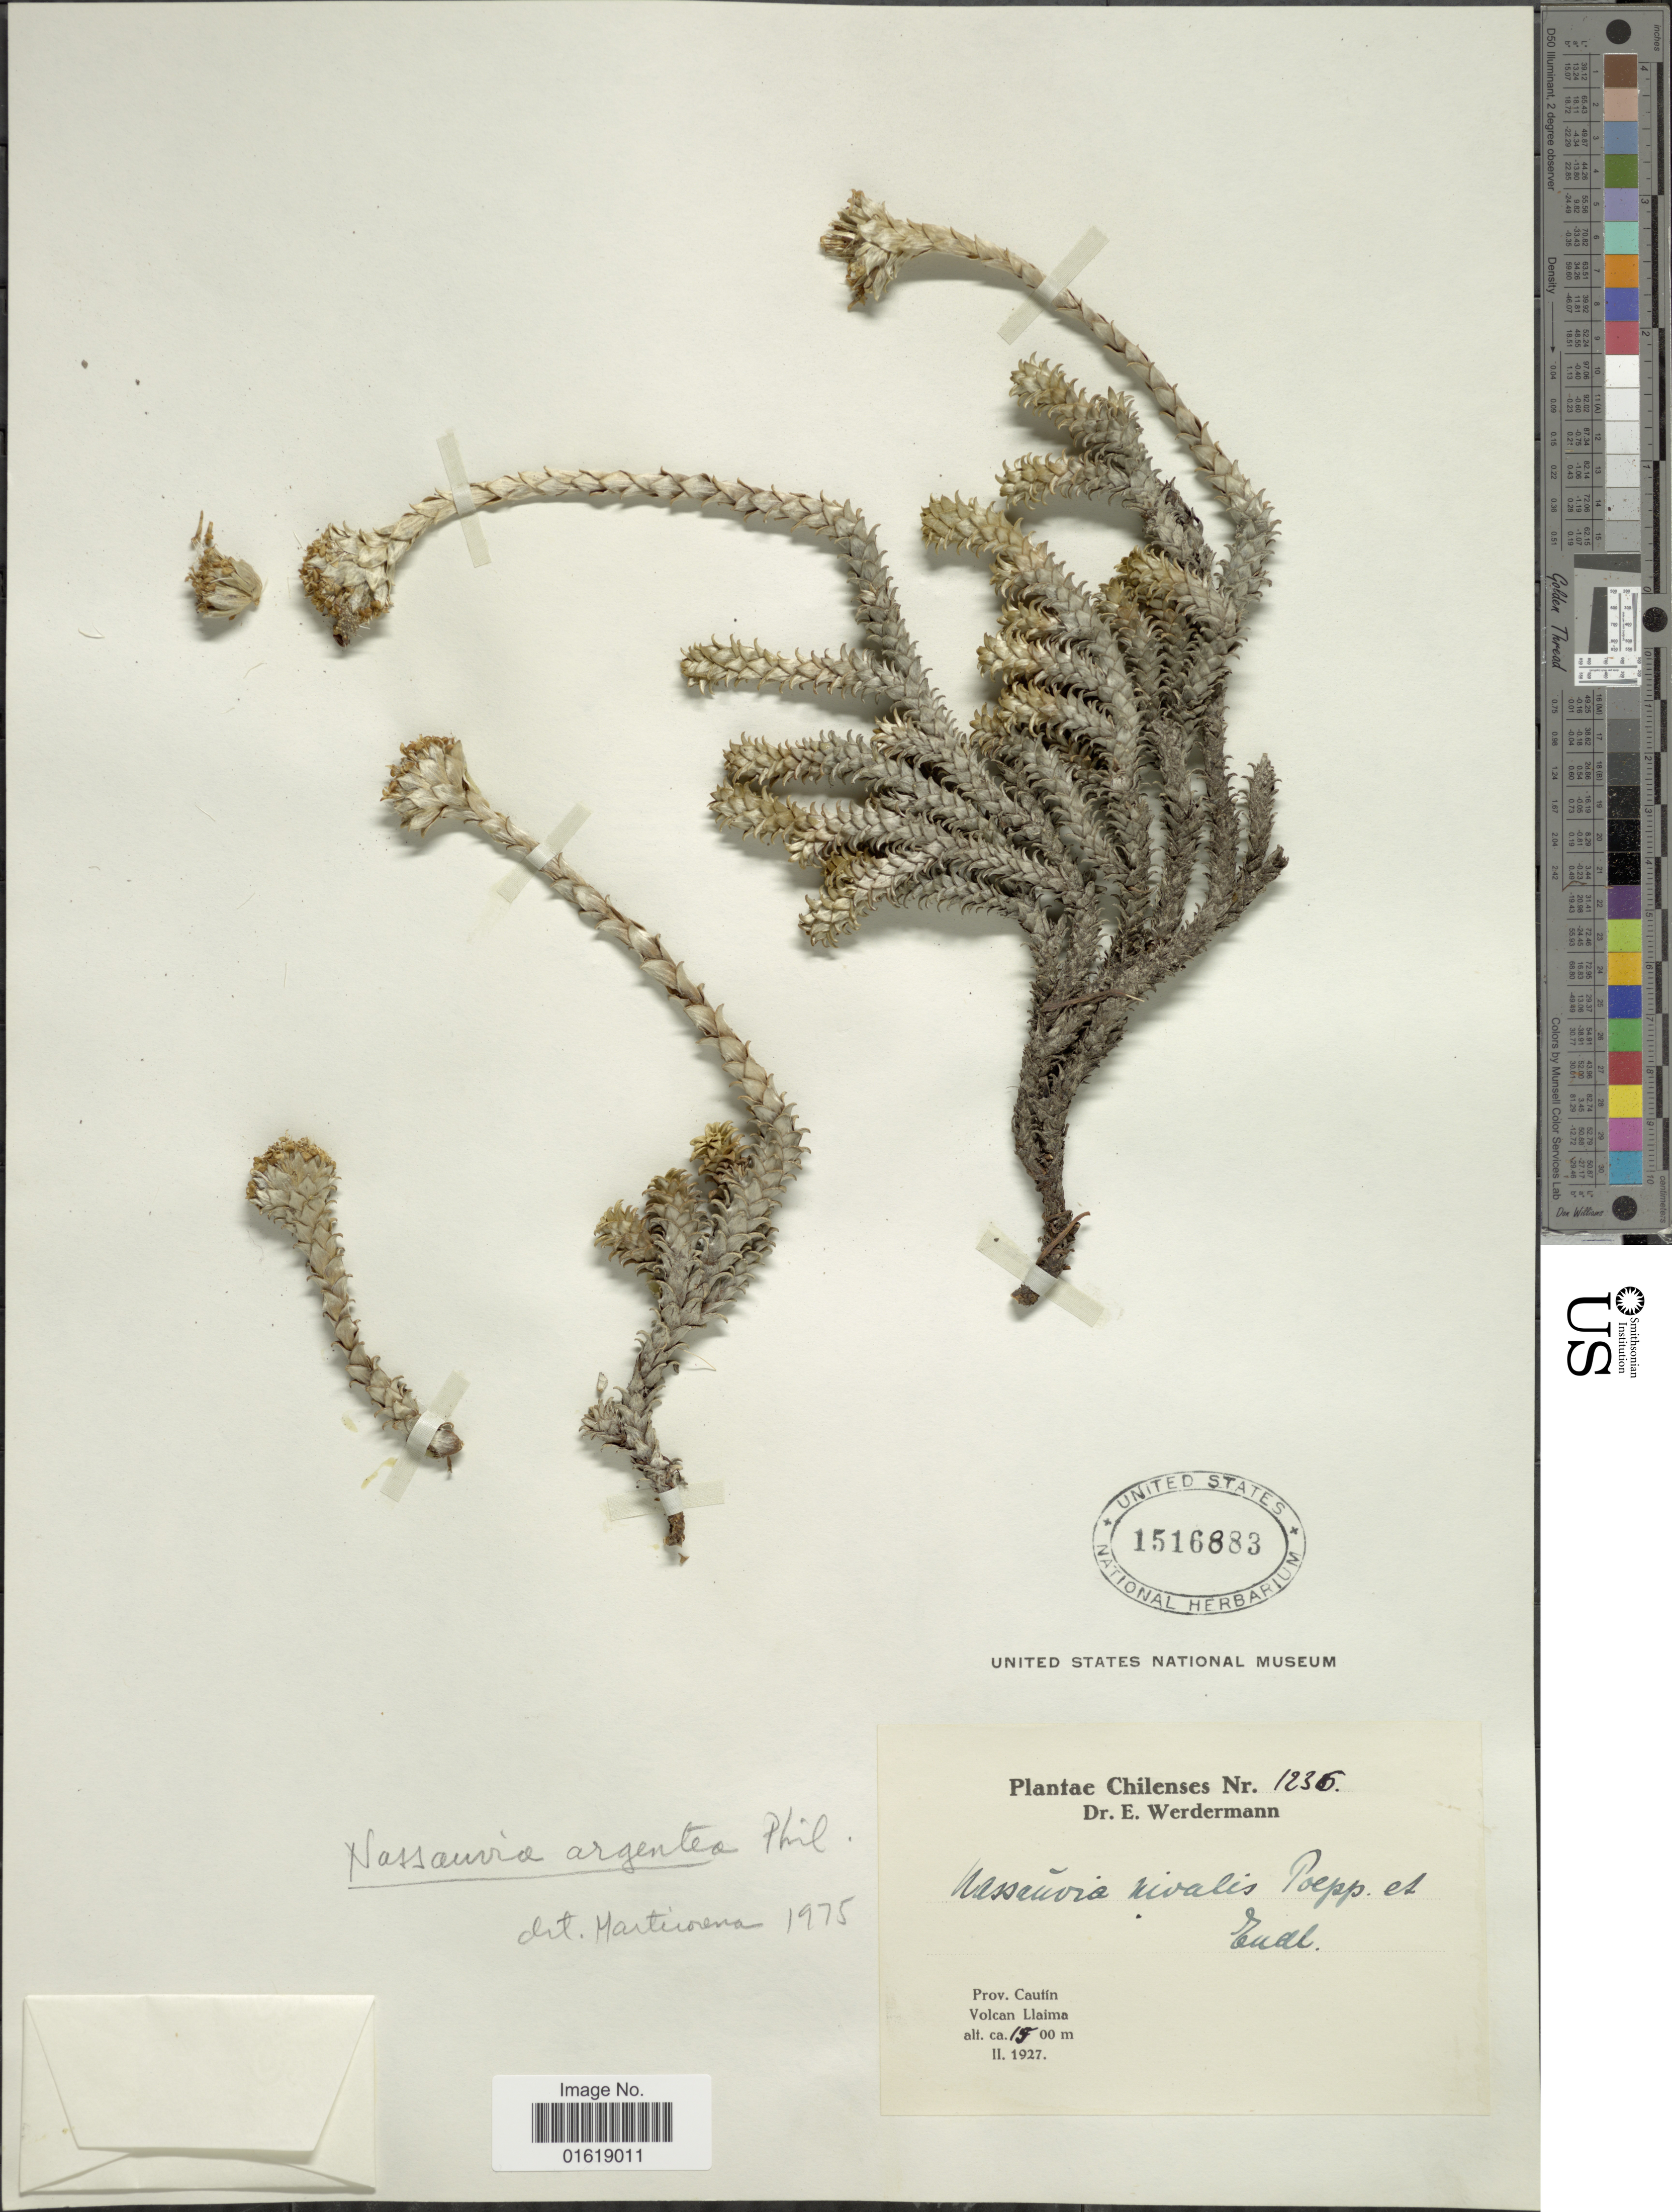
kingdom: Plantae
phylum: Tracheophyta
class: Magnoliopsida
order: Asterales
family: Asteraceae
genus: Nassauvia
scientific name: Nassauvia argentea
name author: Phil.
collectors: E. Werdermann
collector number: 1236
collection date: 1927-02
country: Chile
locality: Prov. Cautin. Volcan Llaima.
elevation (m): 1500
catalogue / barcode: US 1516883